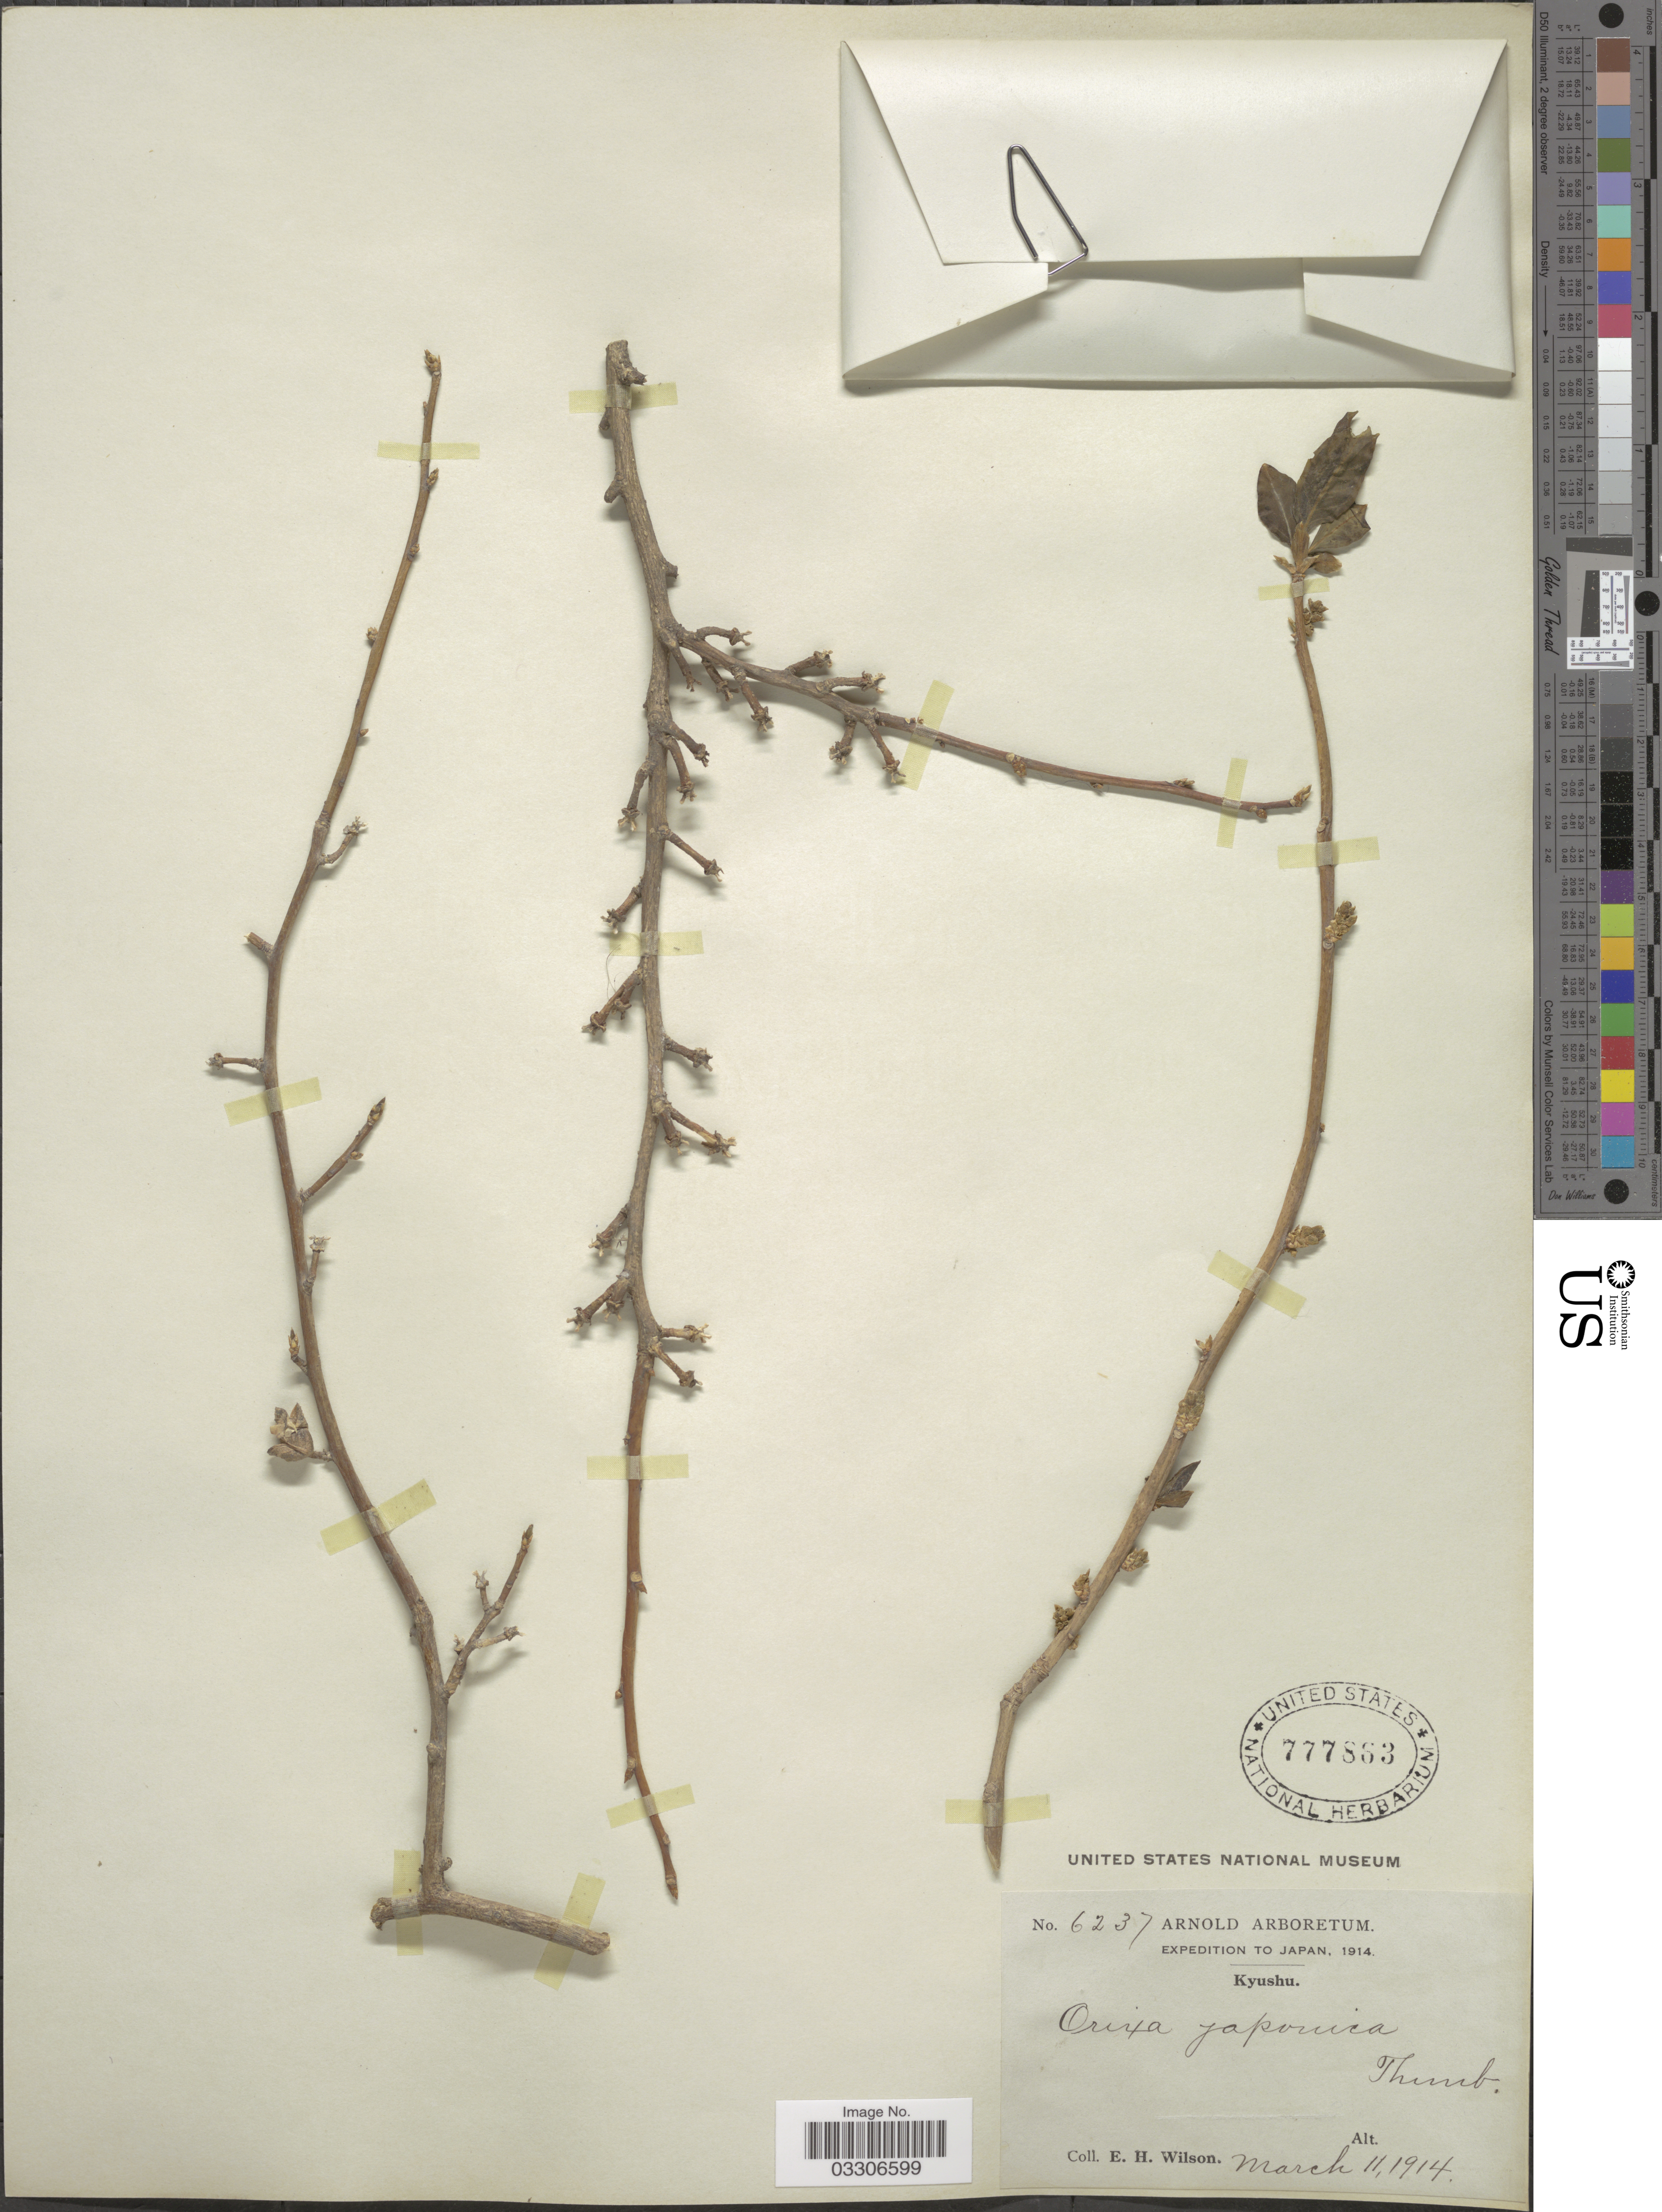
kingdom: Plantae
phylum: Tracheophyta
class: Magnoliopsida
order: Sapindales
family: Rutaceae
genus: Orixa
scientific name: Orixa japonica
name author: Thunb.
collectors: E. Wilson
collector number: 6237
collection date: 1914-03-11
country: Japan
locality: Kyushu.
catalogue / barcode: US 777863